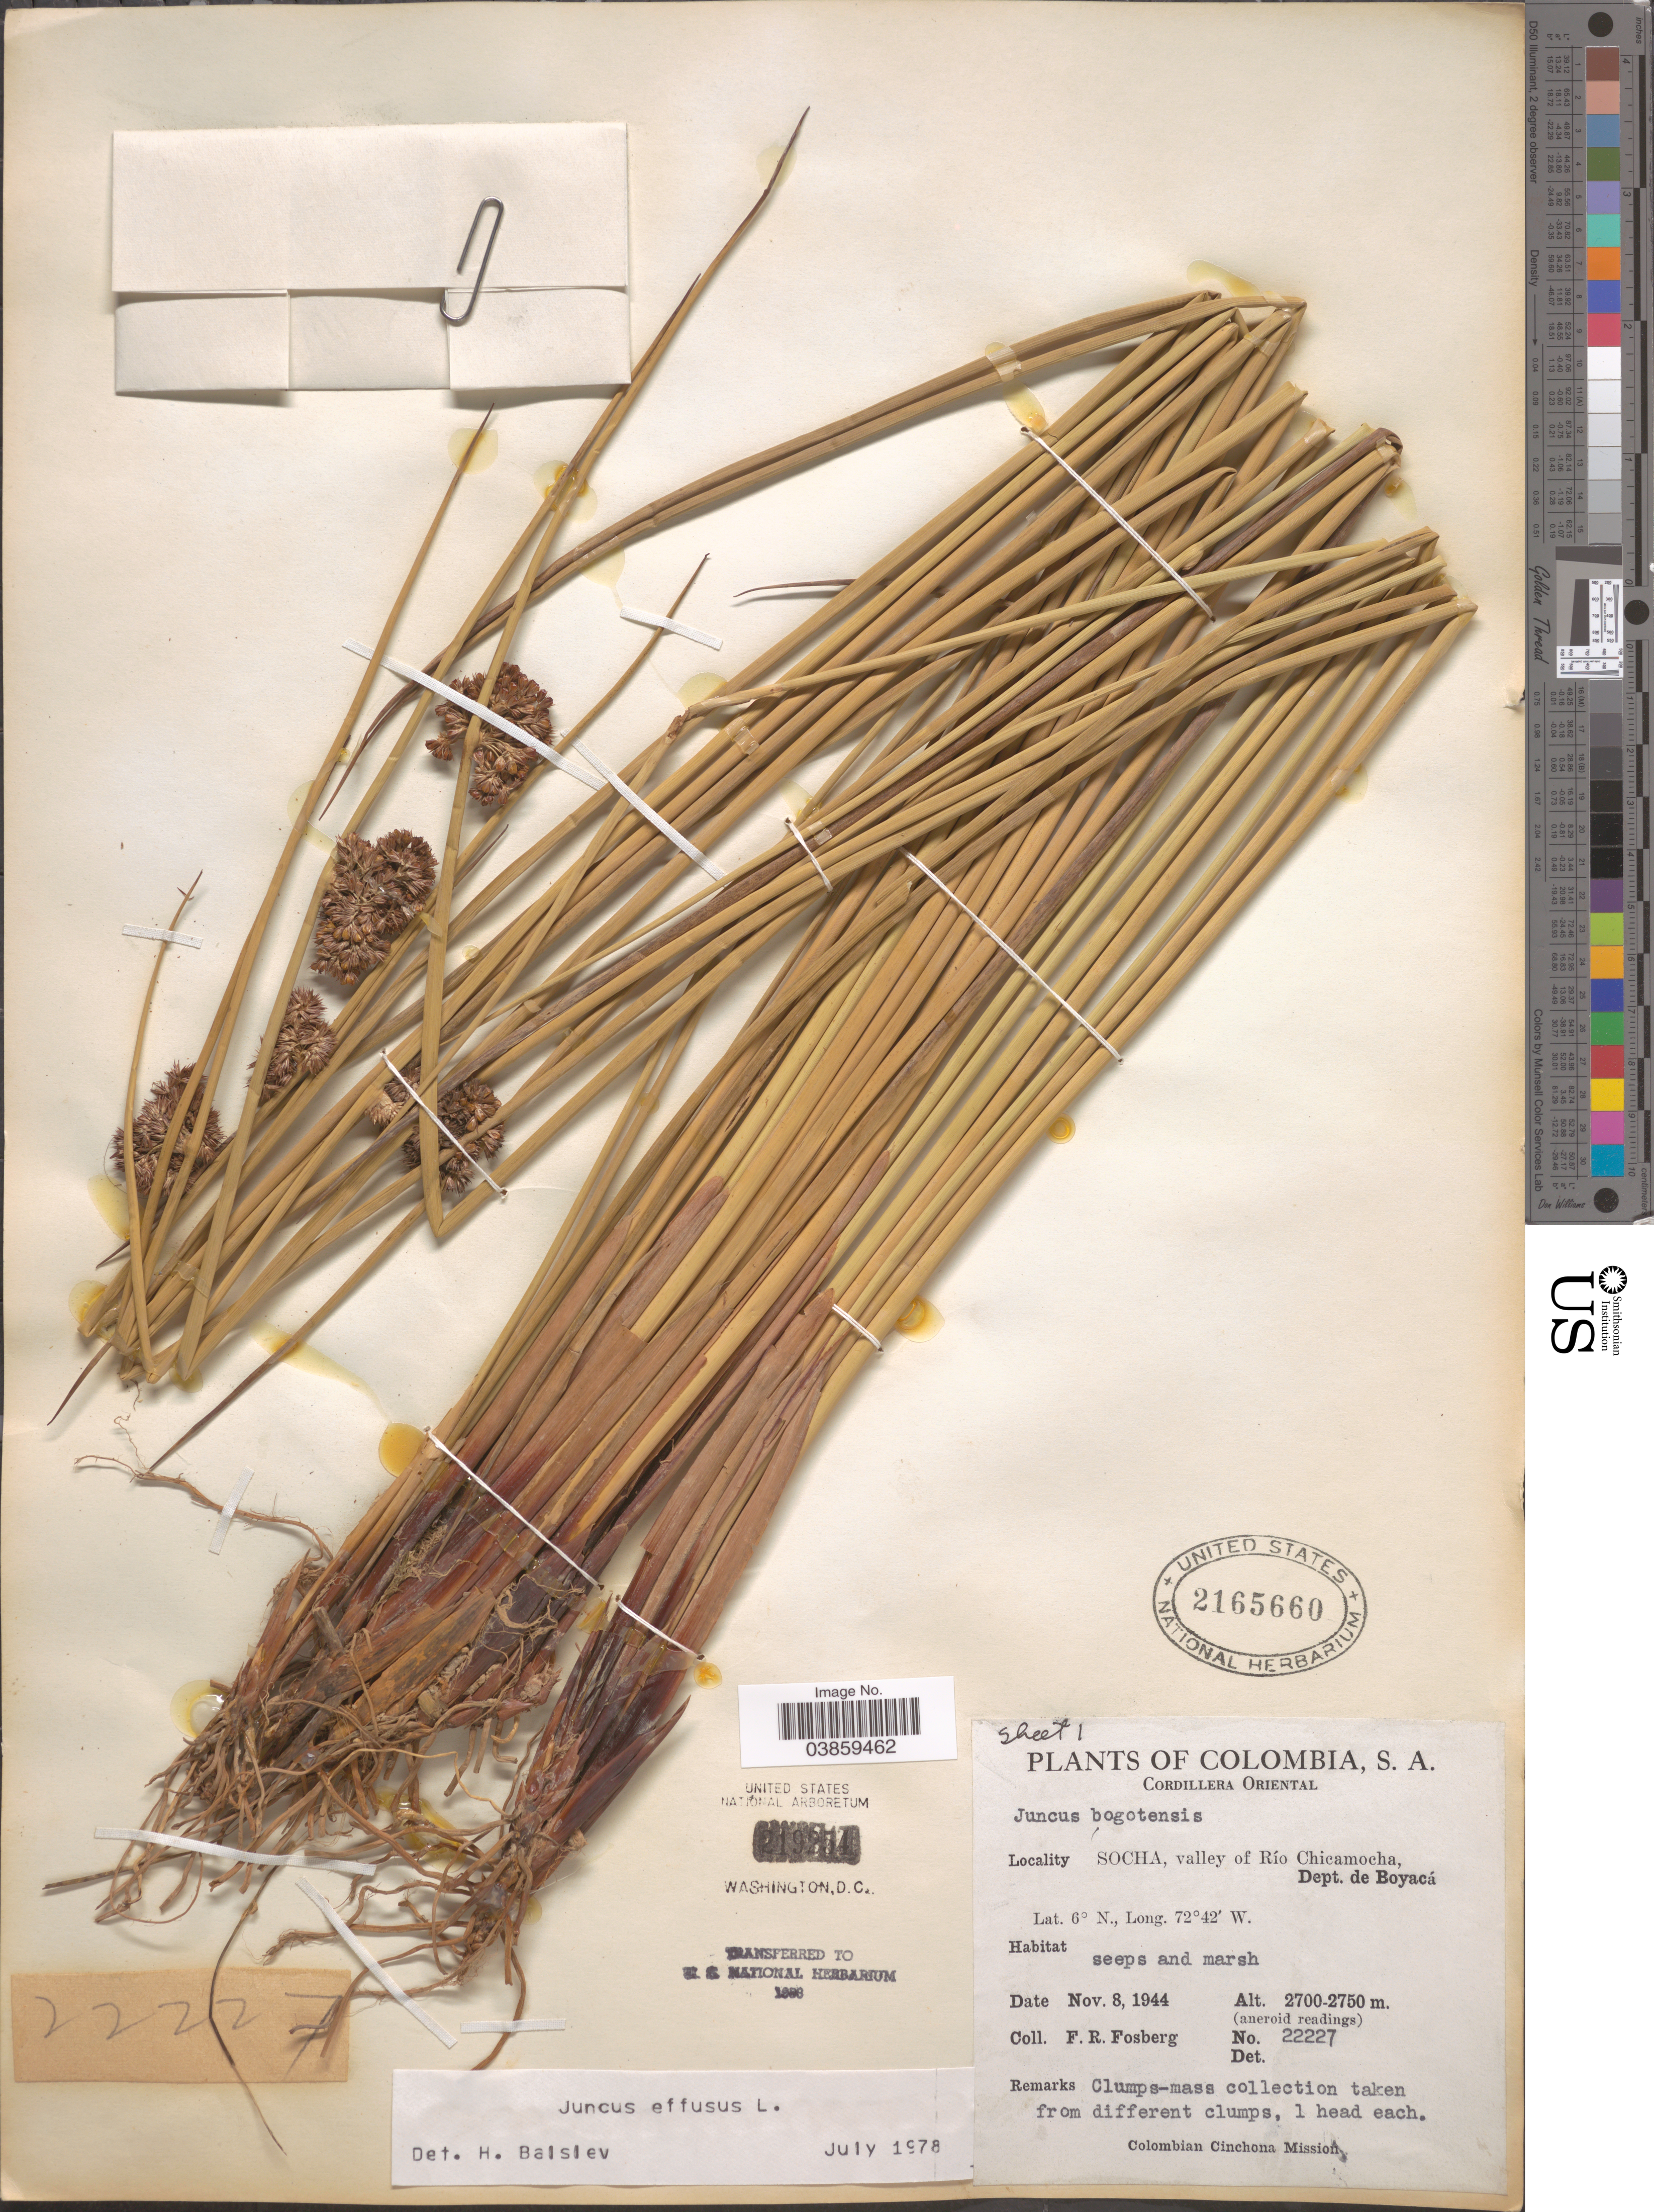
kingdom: Plantae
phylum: Tracheophyta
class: Liliopsida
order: Poales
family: Juncaceae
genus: Juncus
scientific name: Juncus effusus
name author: L.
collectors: F. R. Fosberg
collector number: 22227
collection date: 1944-11-08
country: Colombia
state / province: Boyacá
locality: Cordillera Oriental. Socha, valley of Río Chicamocha, Dept. de Boyacá.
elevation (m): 2700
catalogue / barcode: US 2165660